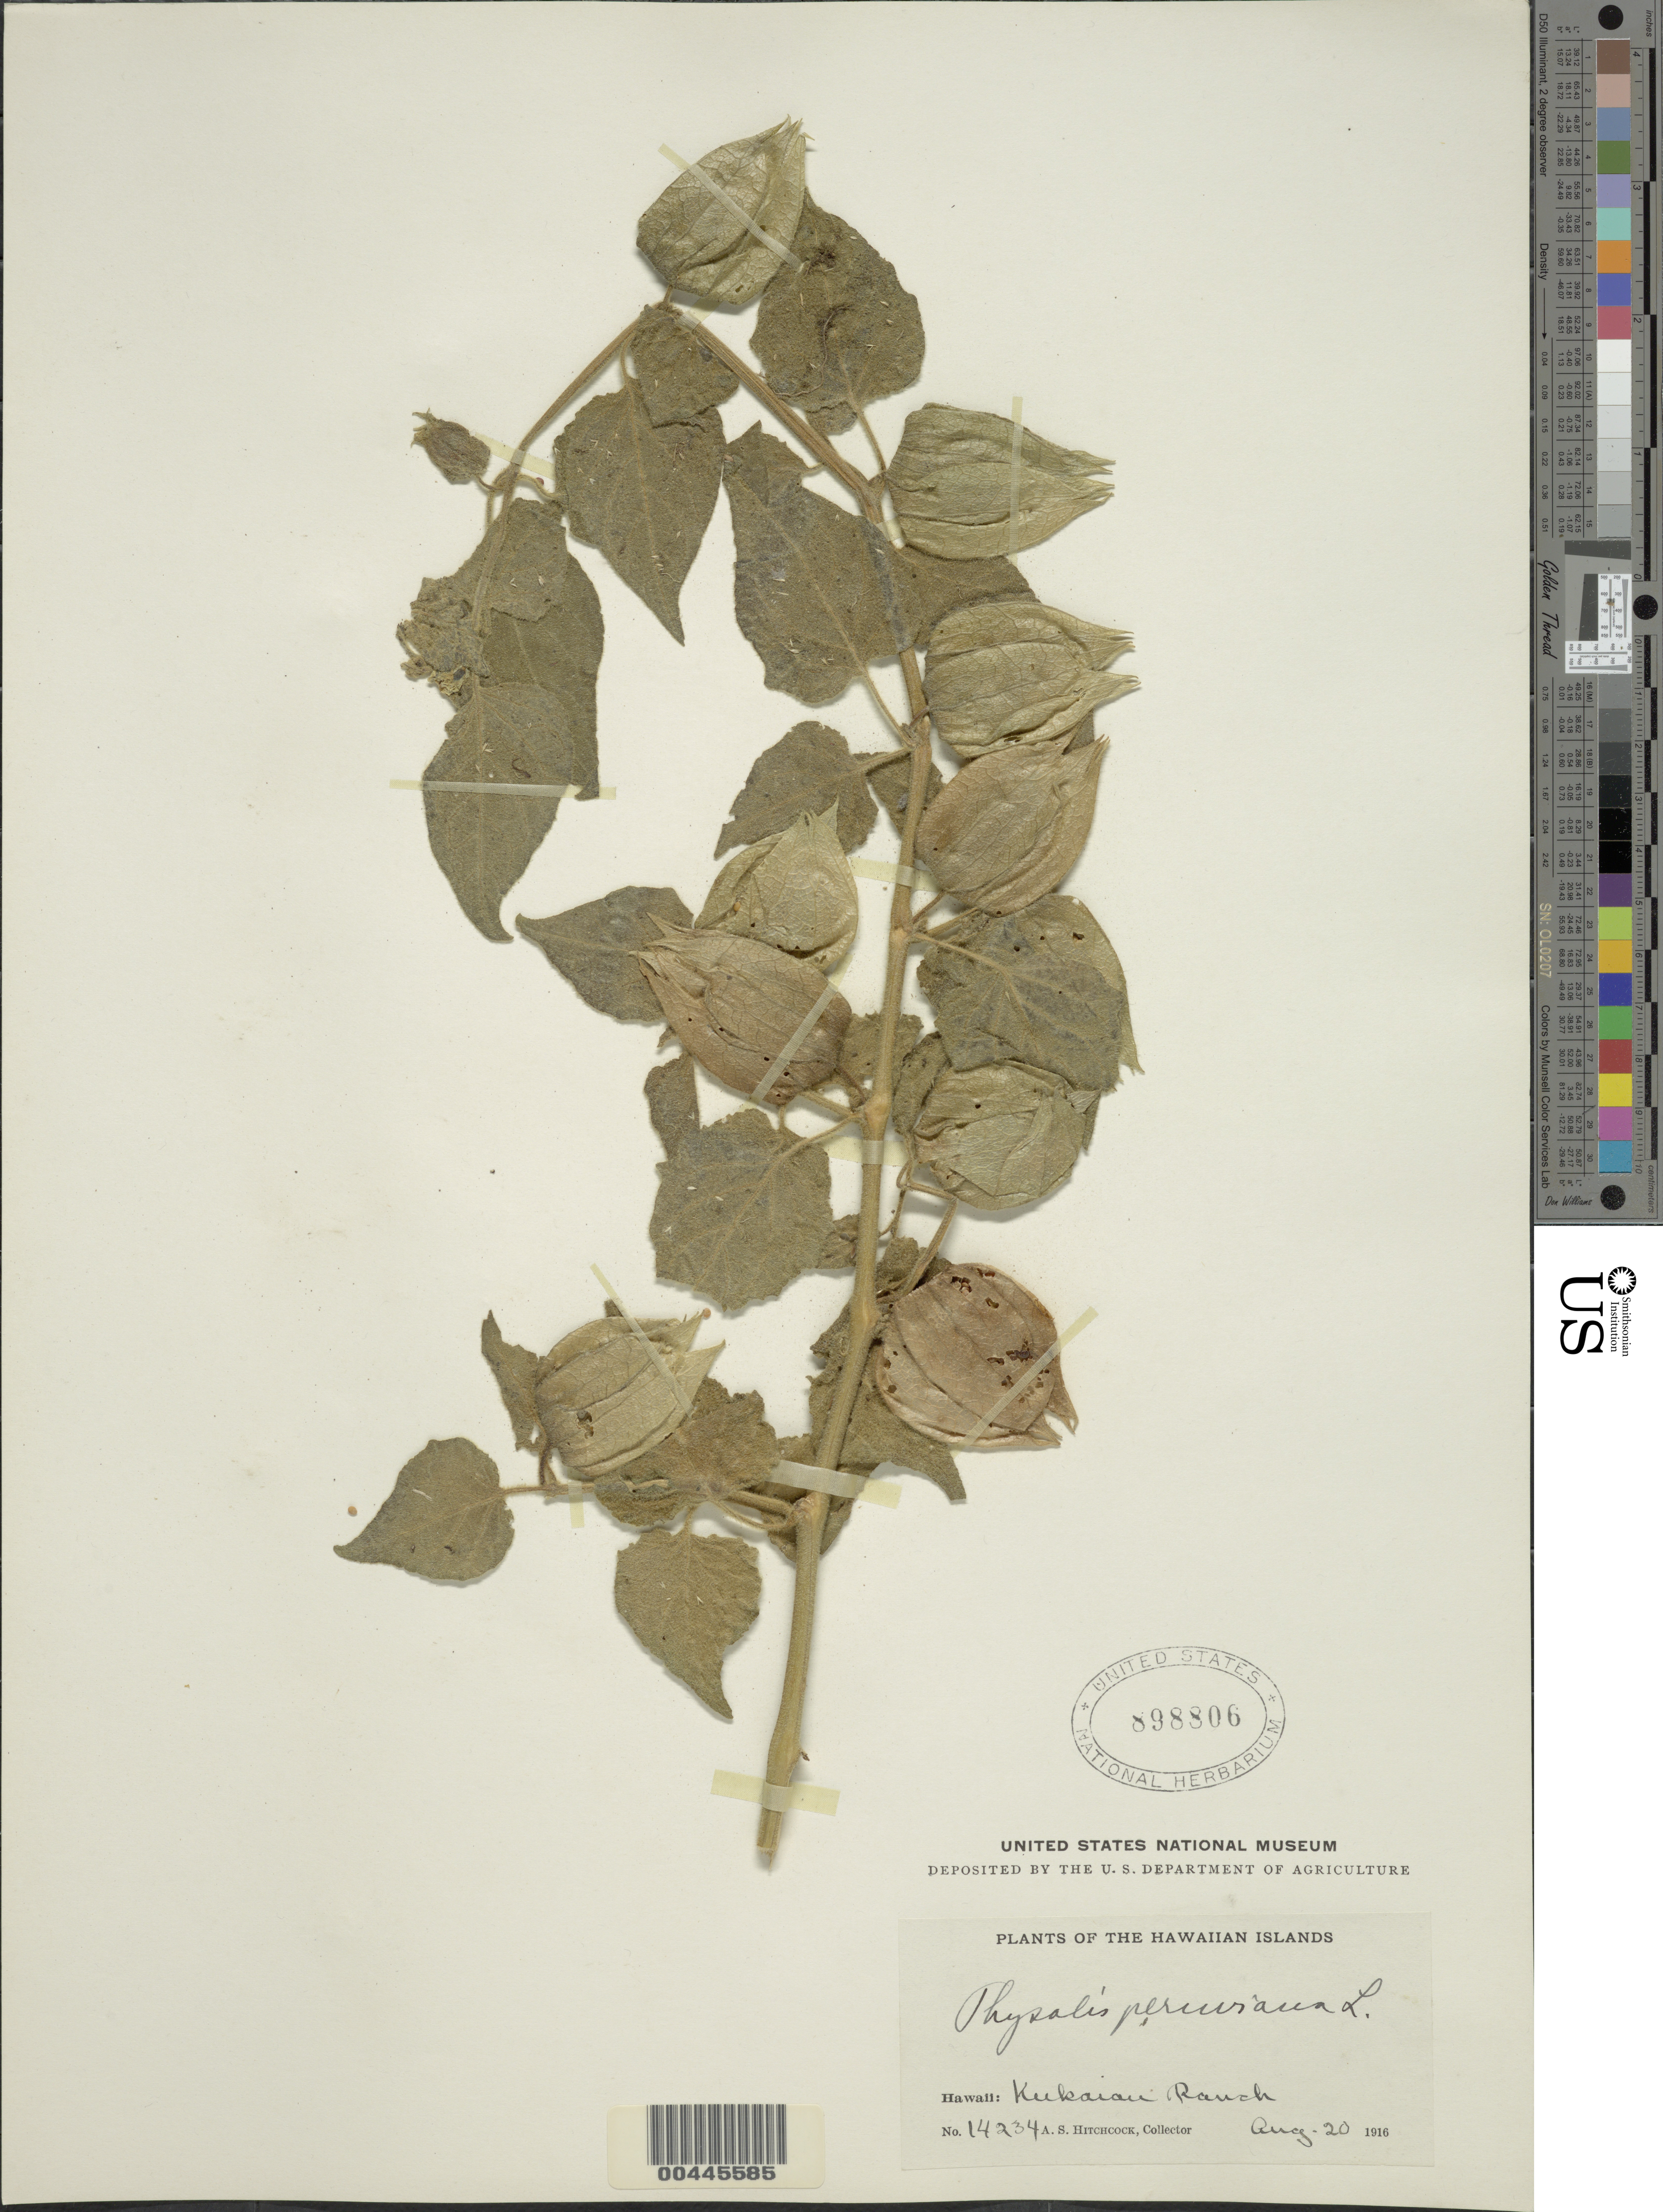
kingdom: Plantae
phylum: Tracheophyta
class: Magnoliopsida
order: Solanales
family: Solanaceae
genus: Physalis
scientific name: Physalis peruviana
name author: L.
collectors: A. S. Hitchcock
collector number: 14234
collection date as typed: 20 Aug 1916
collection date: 1916-08-20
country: United States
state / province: Hawaii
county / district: Hawaii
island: Hawaii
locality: Kukaiau Ranch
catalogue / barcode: US 898806